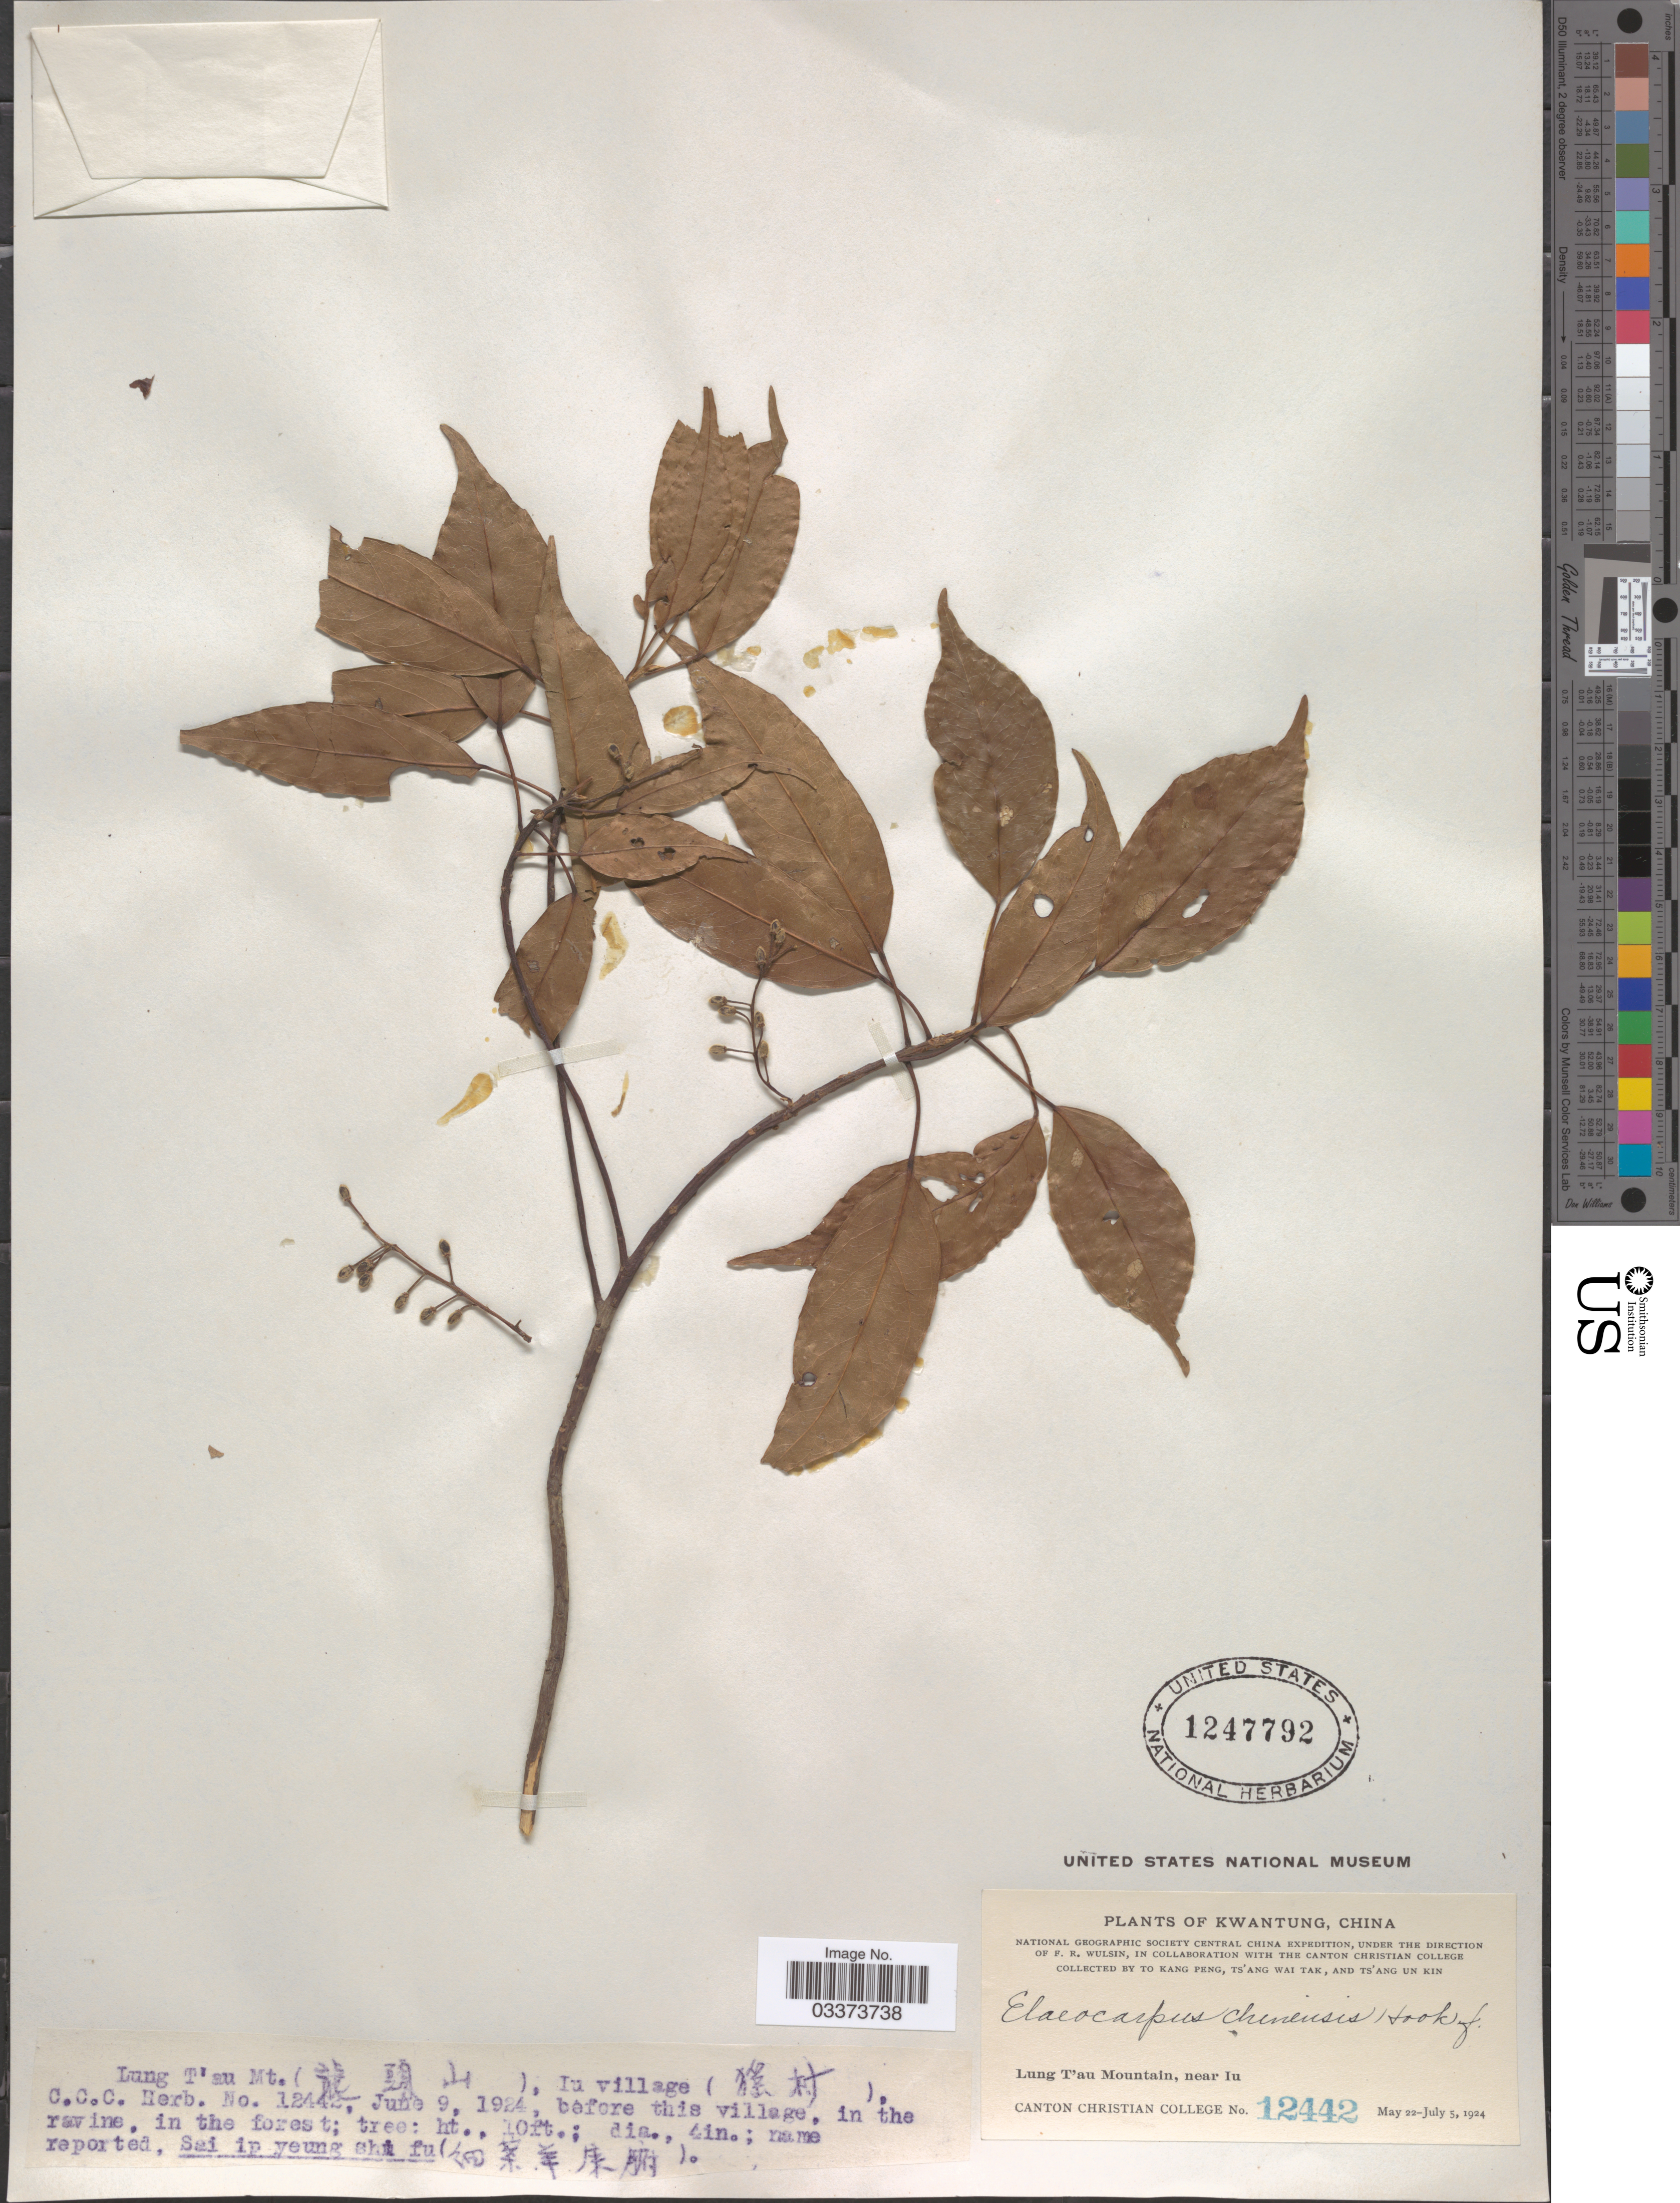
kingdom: Plantae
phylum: Tracheophyta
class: Magnoliopsida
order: Oxalidales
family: Elaeocarpaceae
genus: Elaeocarpus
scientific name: Elaeocarpus chinensis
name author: (A. Gray & Ch) Hook. f.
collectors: T. K. Peng, W. T. Tsang & Ts' Ang Un Kin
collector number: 12442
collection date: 1924-05-22/1924-07-05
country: China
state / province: Guangdong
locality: Kwantung, Lung T'au Mountain, near Iu, Iu village (X).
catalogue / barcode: US 1247792